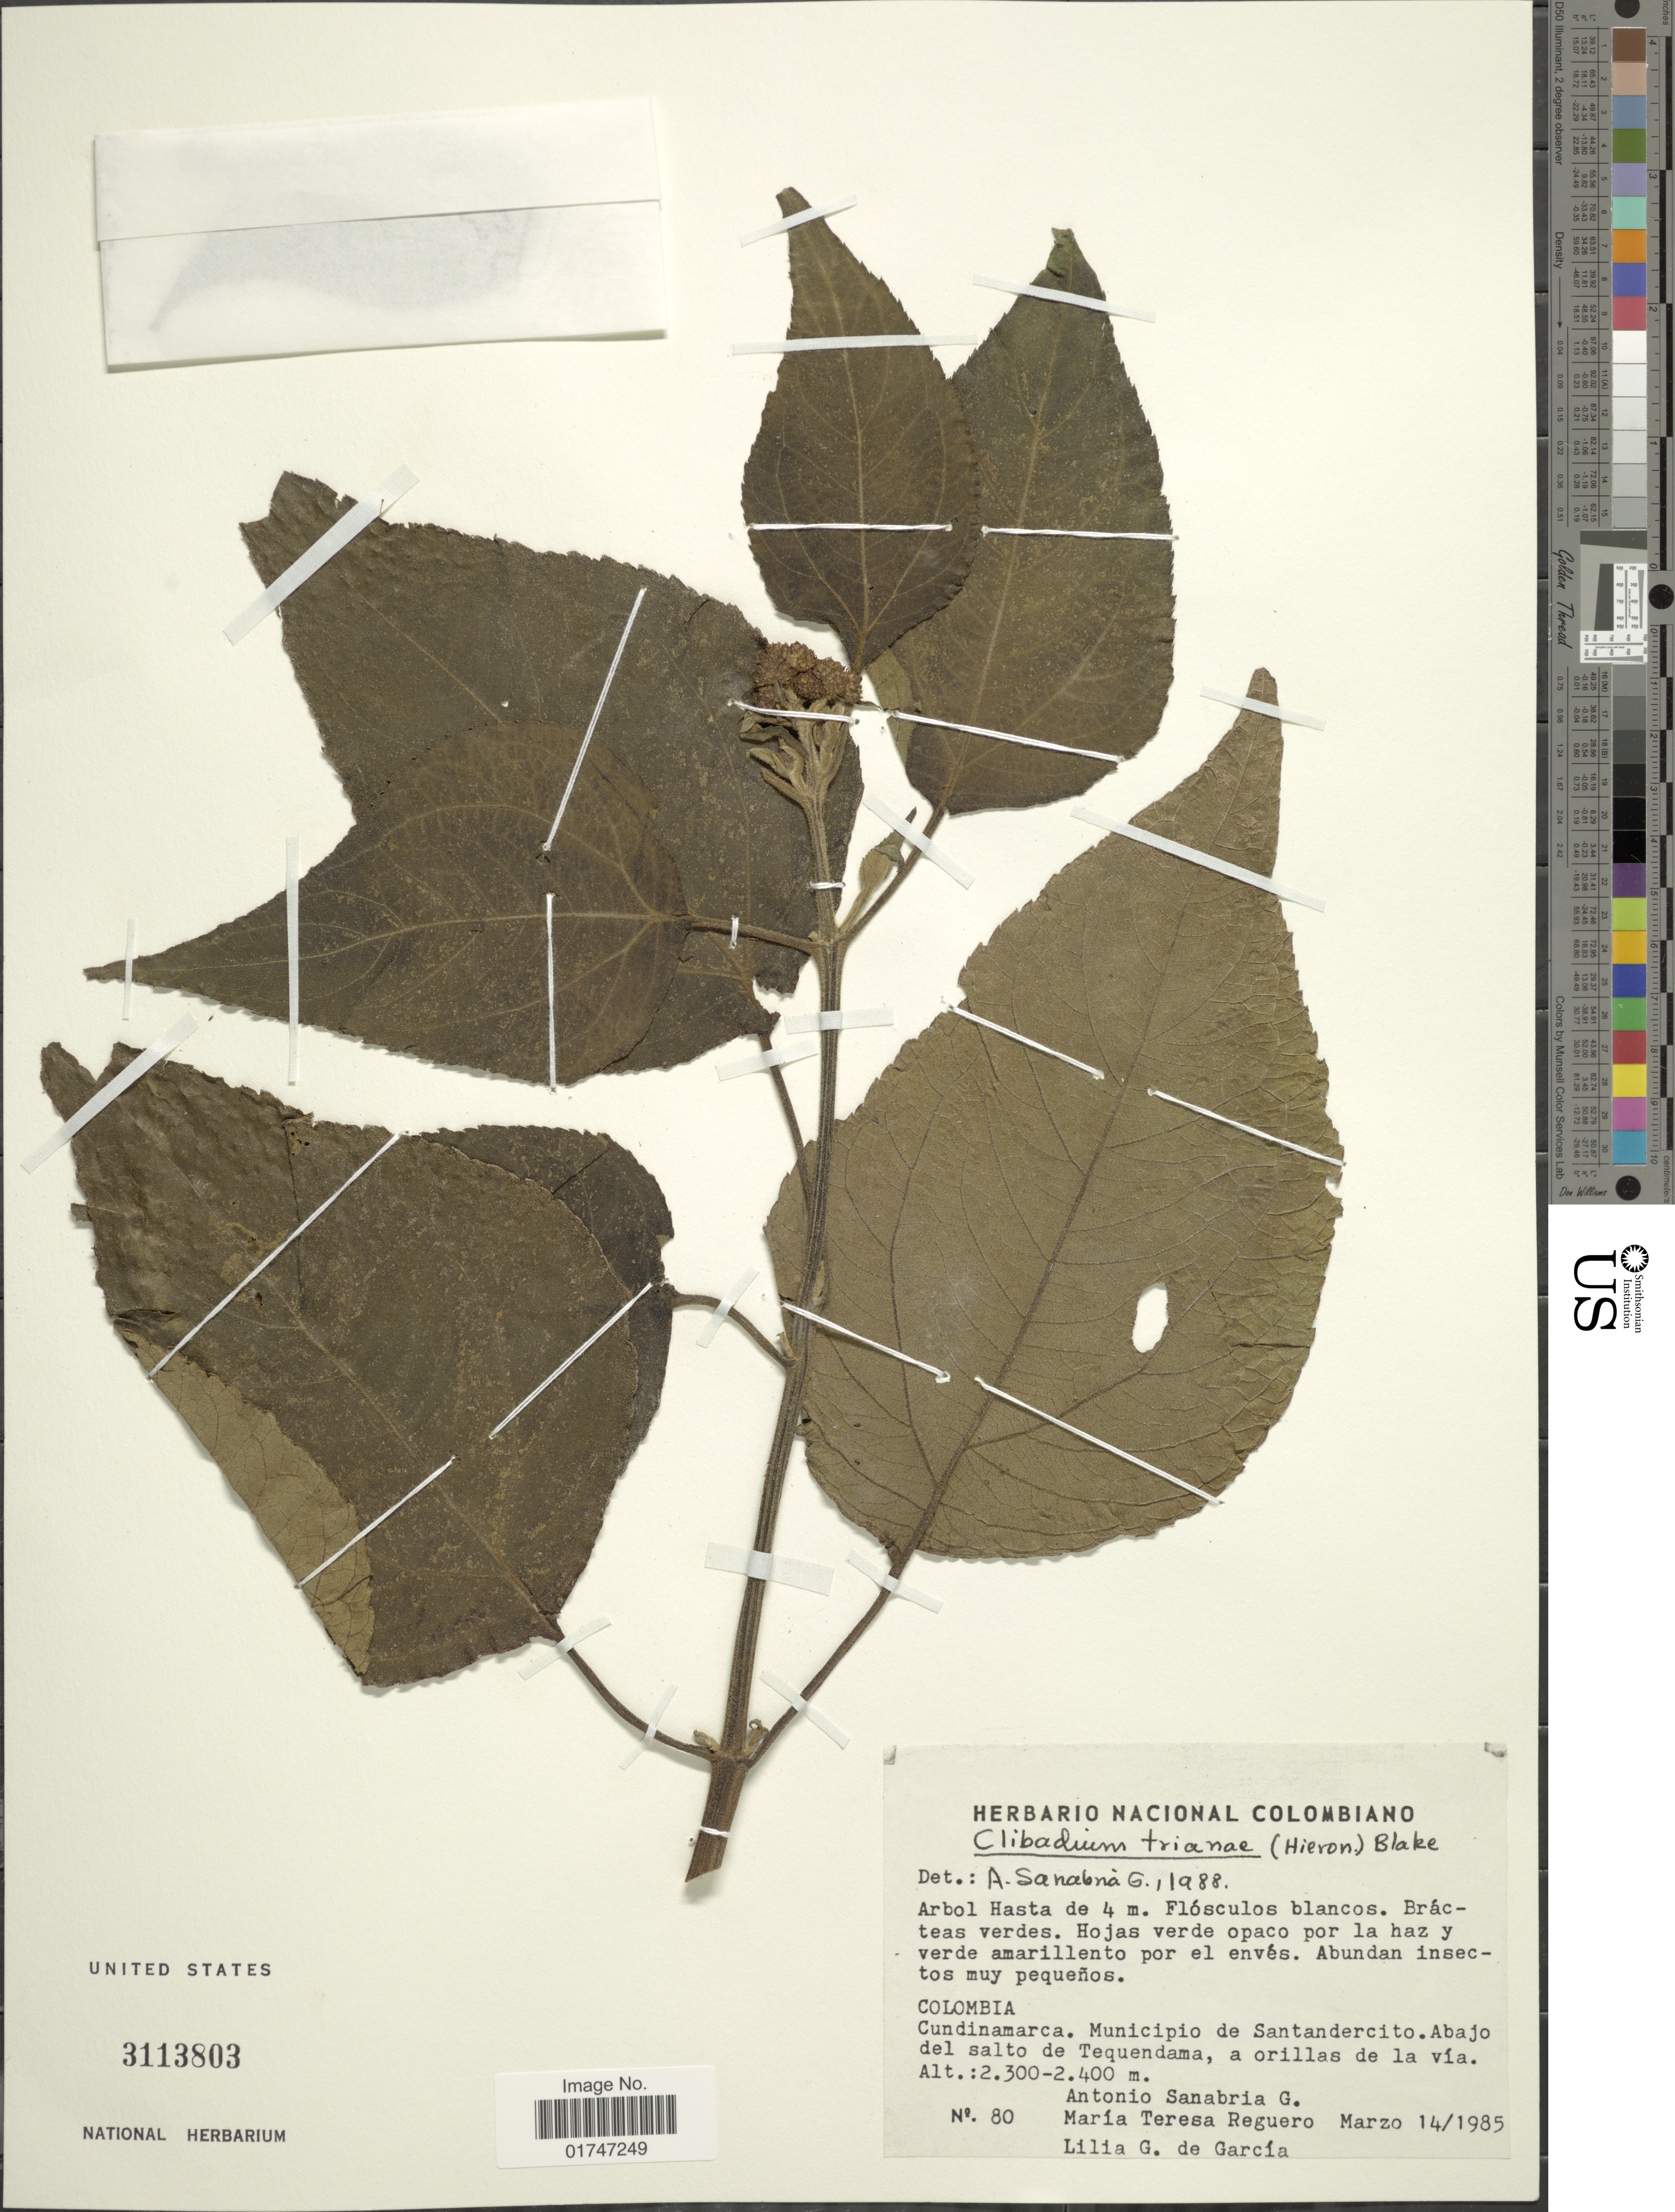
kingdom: Plantae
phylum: Tracheophyta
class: Magnoliopsida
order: Asterales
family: Asteraceae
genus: Clibadium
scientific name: Clibadium trianae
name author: (Hieron.) S.F. Blake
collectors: A. Sanabria G., M. Reguero & L. De Garcia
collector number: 80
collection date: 1985-03-14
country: Colombia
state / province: Cundinamarca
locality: Colombia. Cundinamarca. Municipio de Santandercito. Abajo del salto de Tequendama, a orillas de la vía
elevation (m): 2300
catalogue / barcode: US 3113803